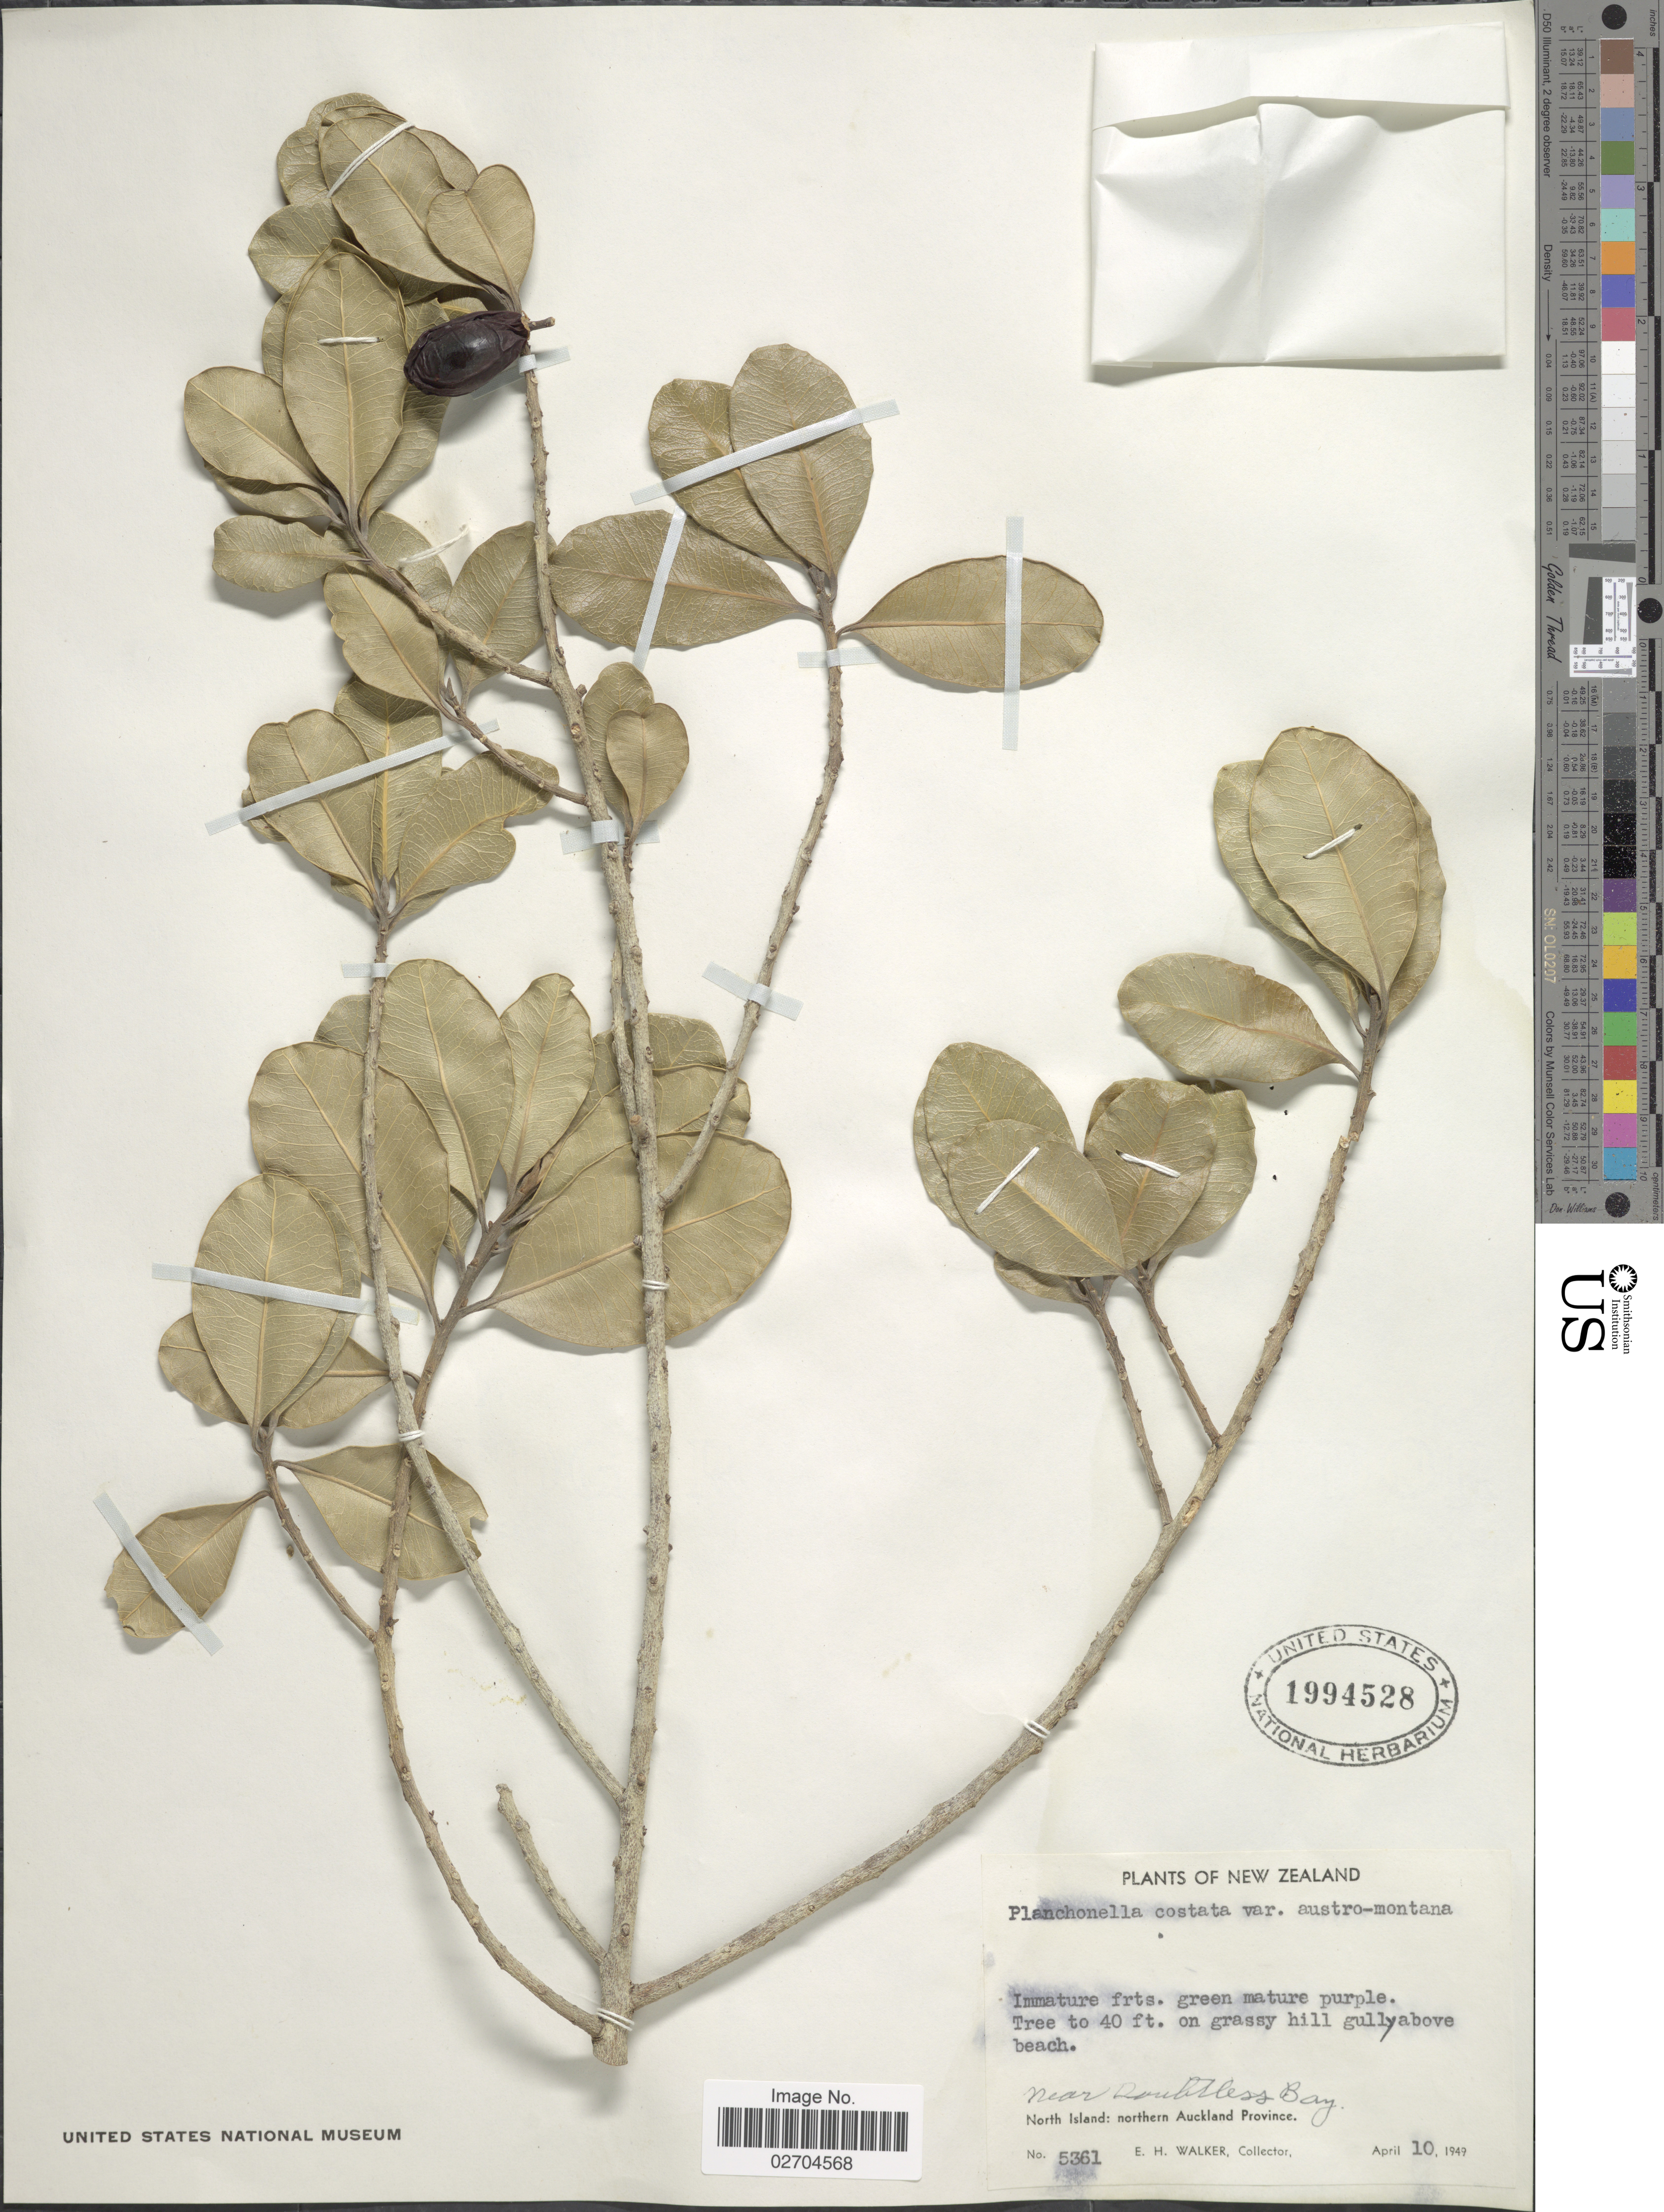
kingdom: Plantae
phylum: Tracheophyta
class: Magnoliopsida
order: Ericales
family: Sapotaceae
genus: Planchonella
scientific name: Planchonella costata var. austro-montana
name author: H.J. Lam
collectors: E. H. Walker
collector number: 5361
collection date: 1949-04-10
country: New Zealand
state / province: Auckland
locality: Near Doubtless Bay. North Island: Northern Auckland Province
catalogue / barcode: US 1994528